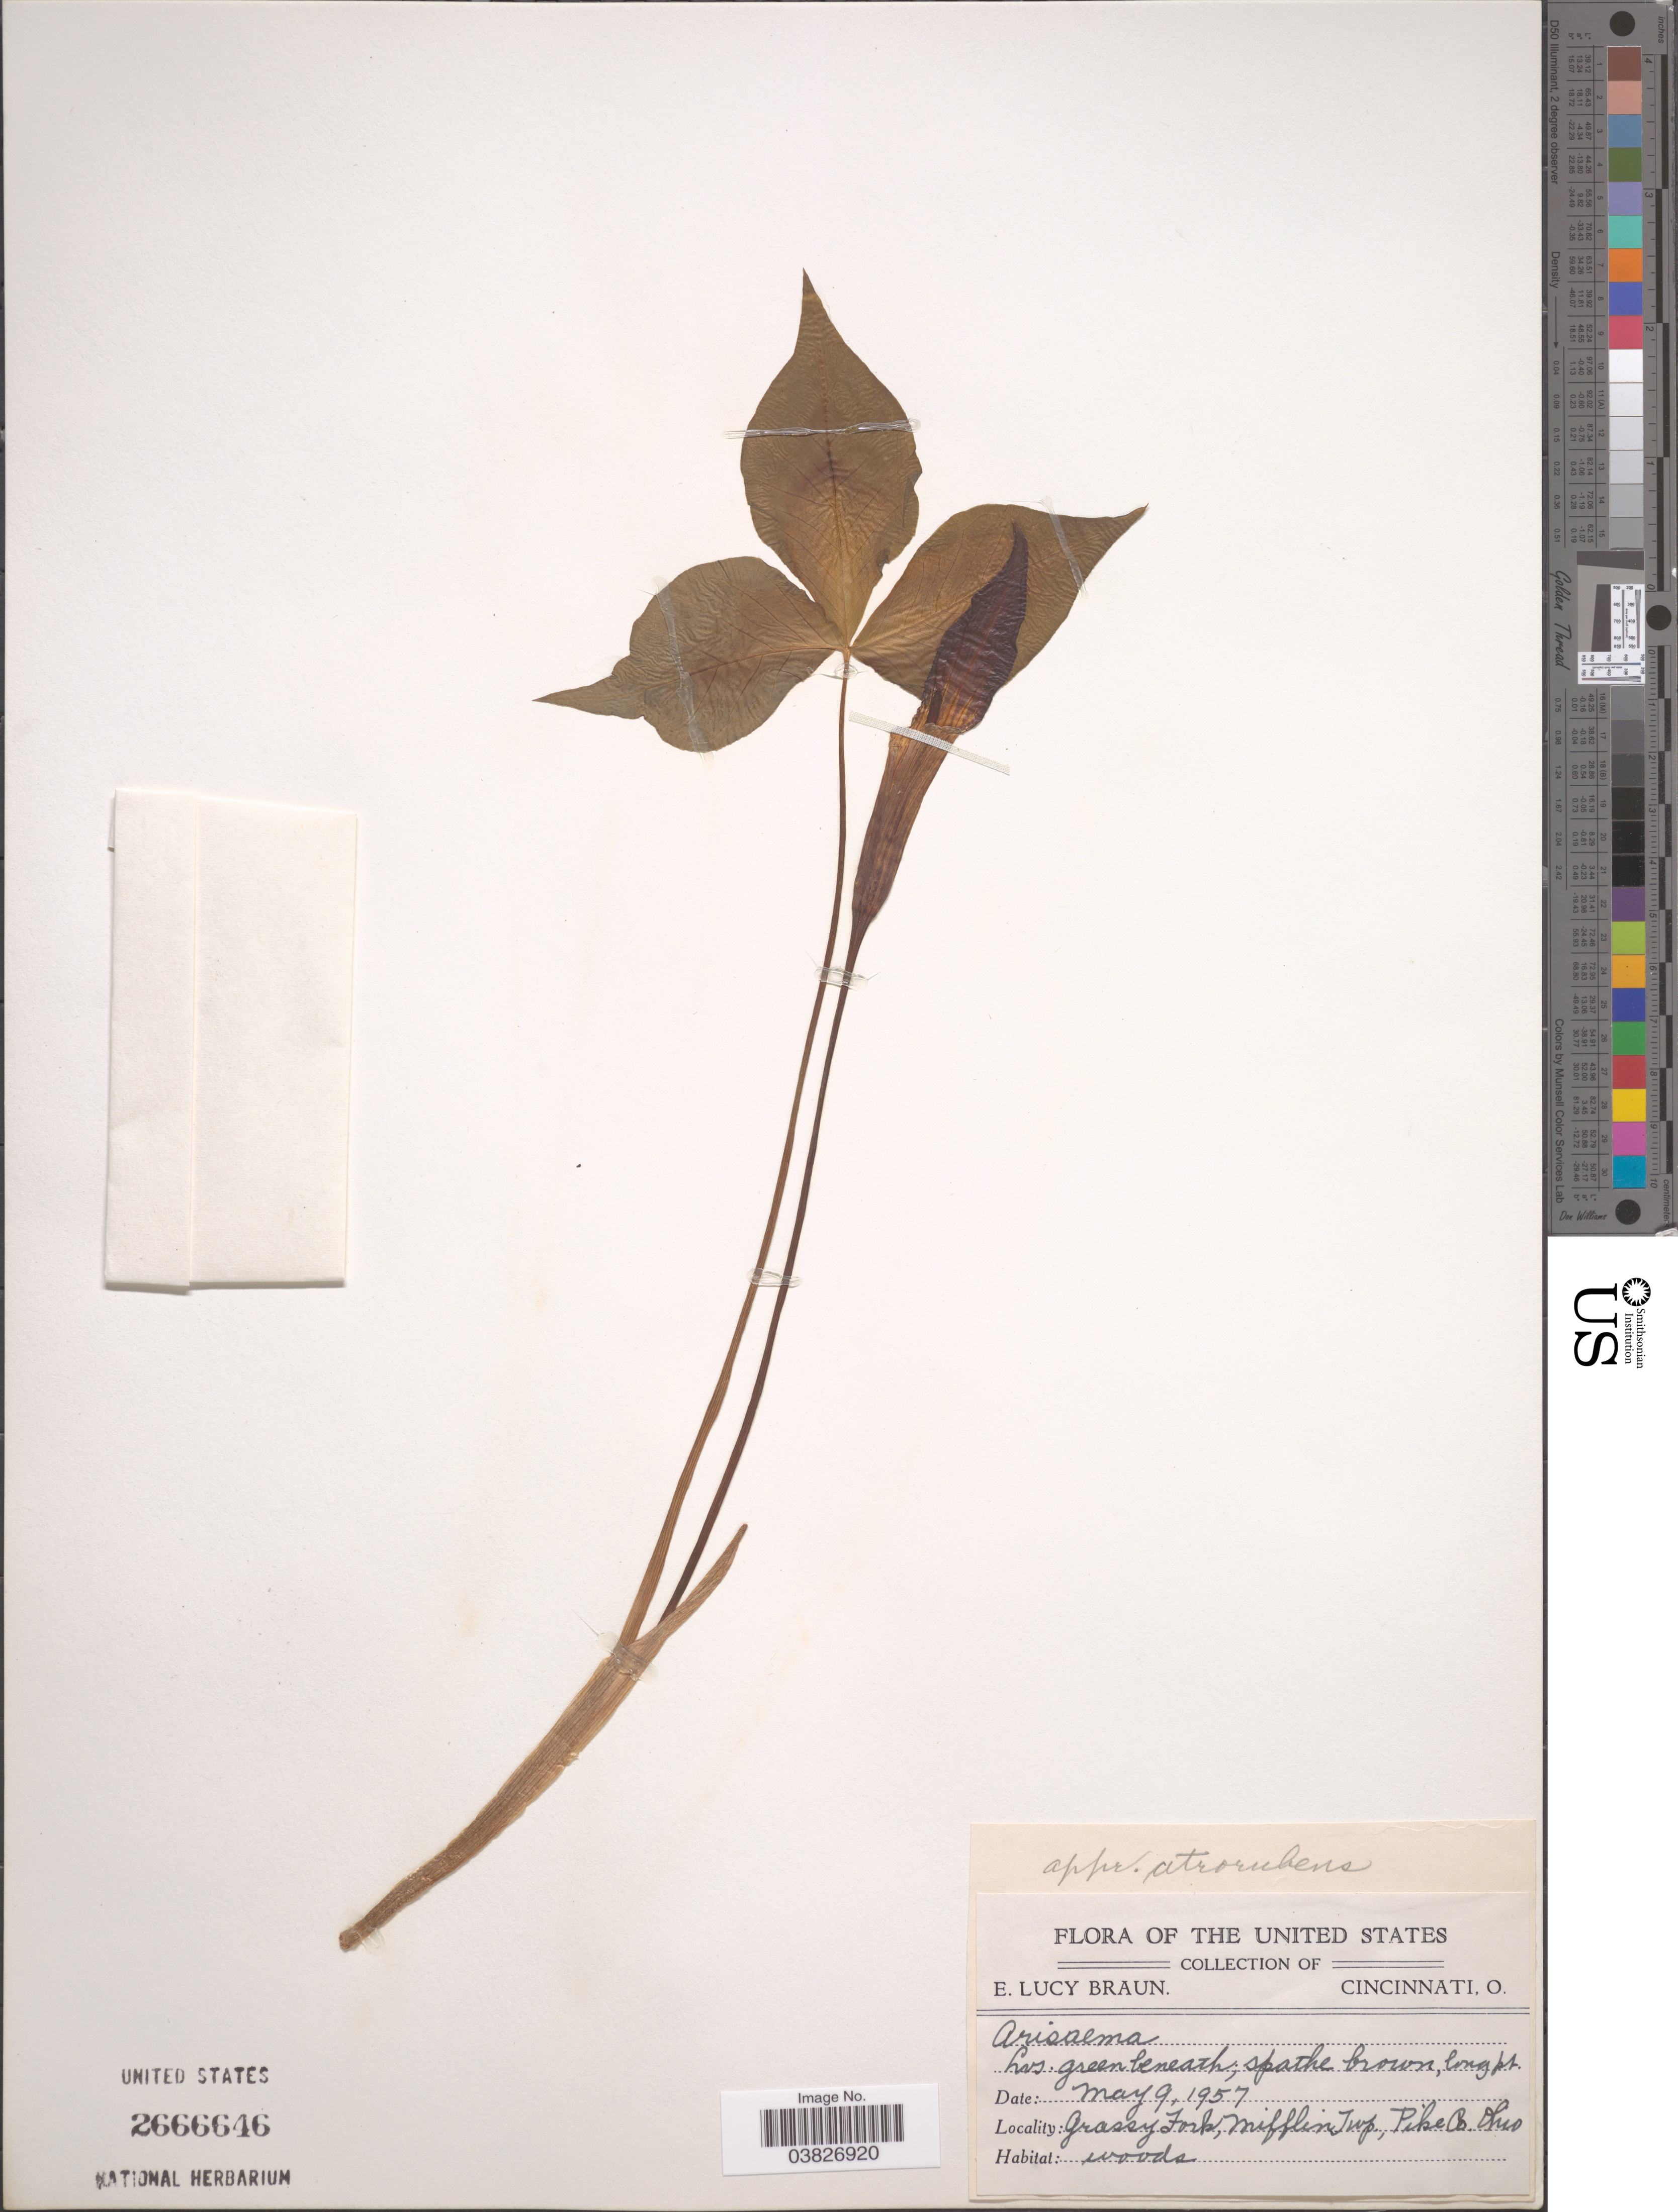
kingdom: Plantae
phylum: Tracheophyta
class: Liliopsida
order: Alismatales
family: Araceae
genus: Arisaema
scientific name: Arisaema atrorubens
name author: (Aiton) Blume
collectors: E. L. Braun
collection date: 1957-05-09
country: United States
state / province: Ohio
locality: Grassy Fork, Mifflin Twp., Pike Co.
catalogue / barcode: US 2666646